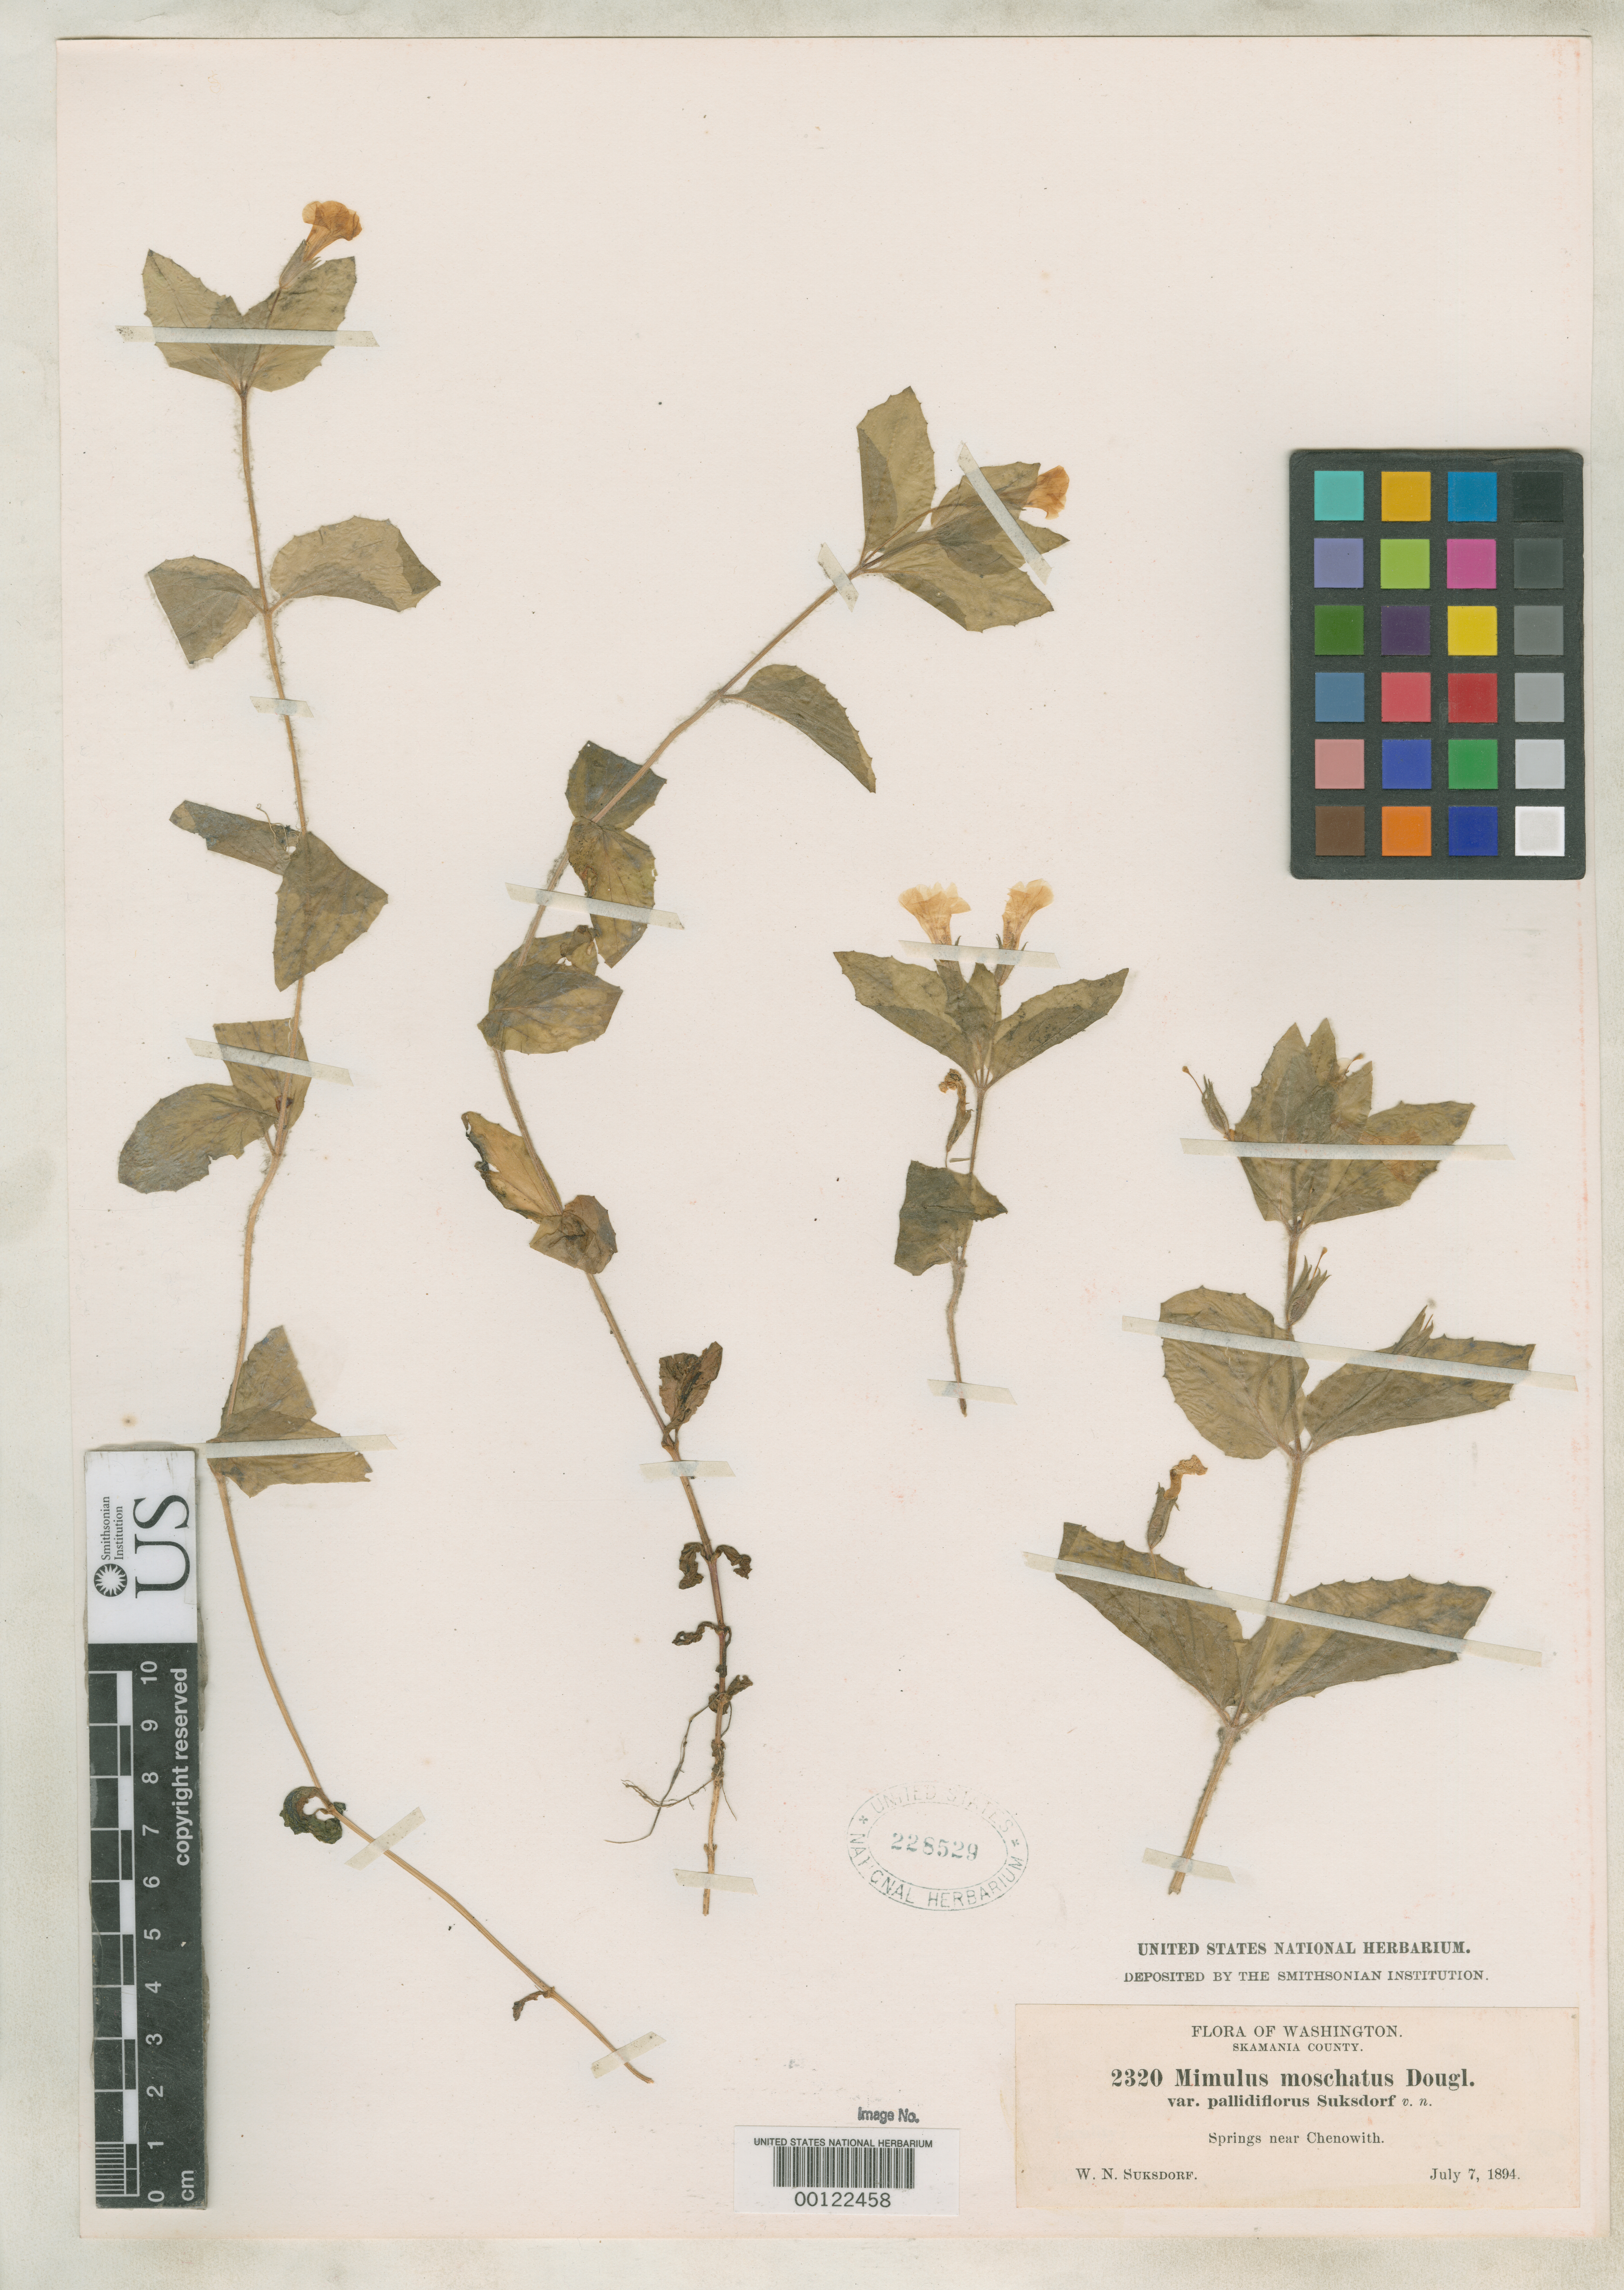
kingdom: Plantae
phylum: Tracheophyta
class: Magnoliopsida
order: Lamiales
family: Phrymaceae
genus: Mimulus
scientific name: Mimulus moschatus var. pallidiflorus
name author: Suksd.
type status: Isotype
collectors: W. N. Suksdorf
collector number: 2320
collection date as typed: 07 Jul 1894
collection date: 1894-07-07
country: United States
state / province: Washington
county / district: Skamania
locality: Springs near Chenowith.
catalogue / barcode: US 228529